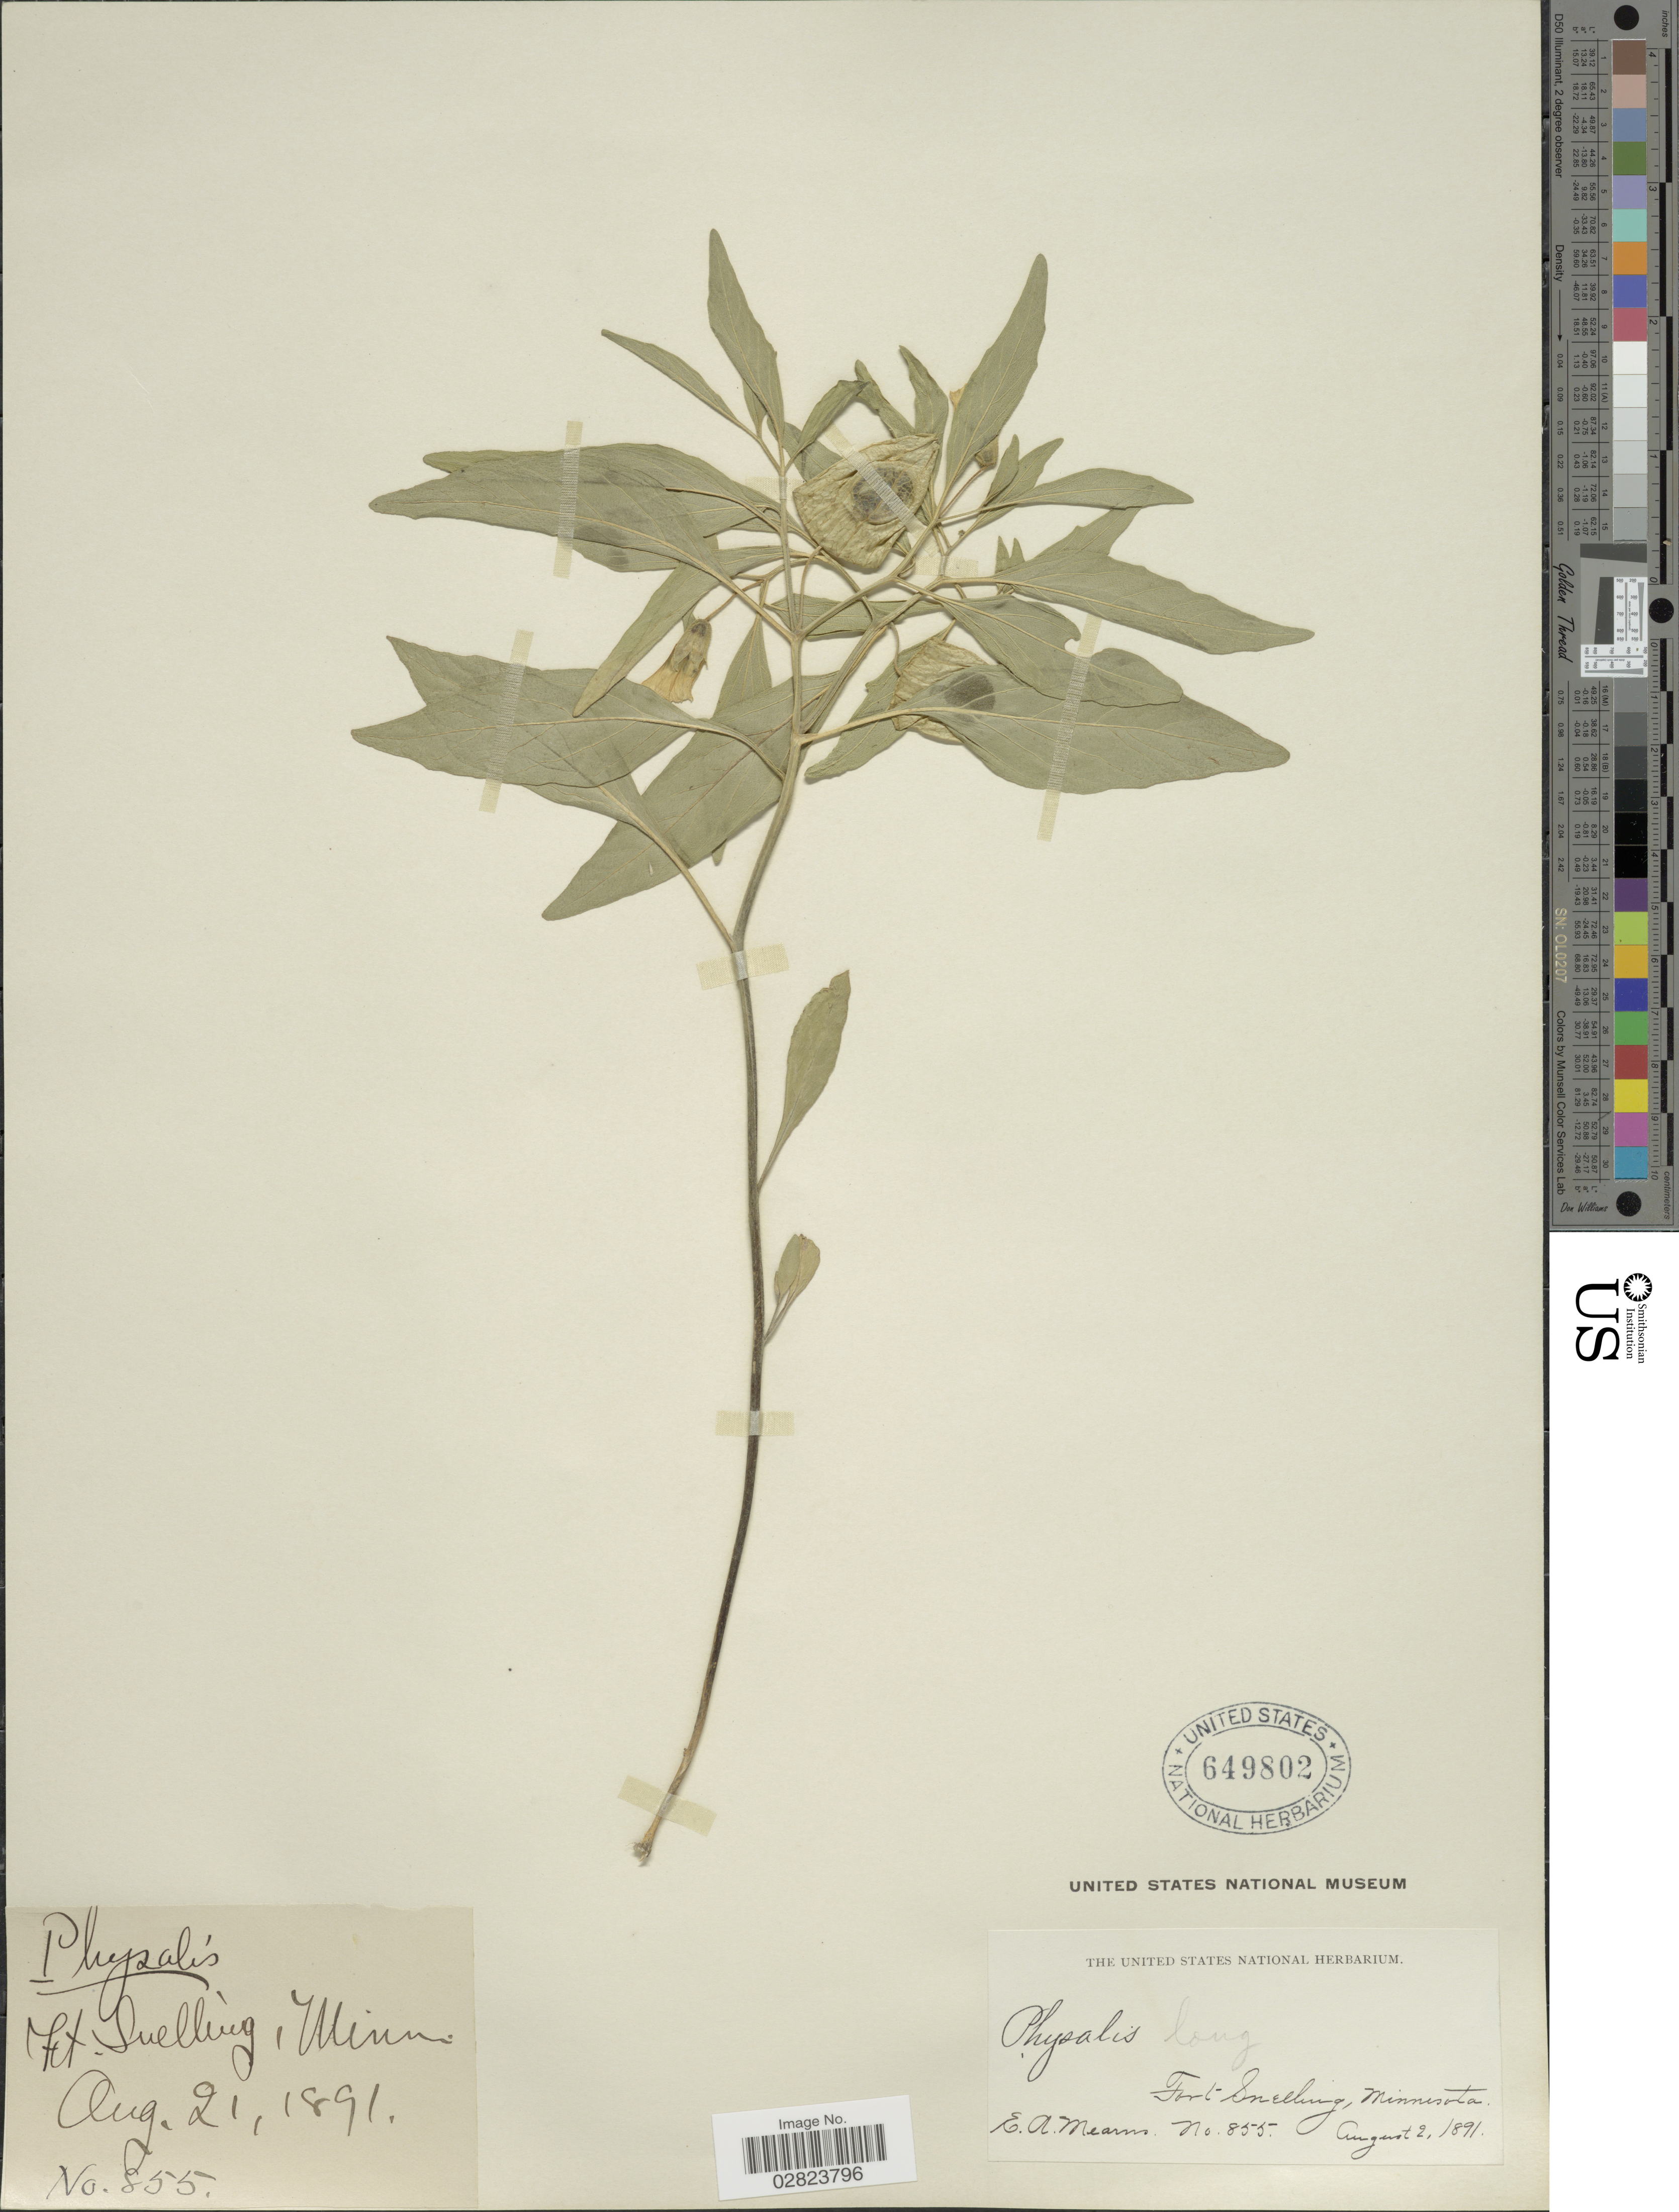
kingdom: Plantae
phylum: Tracheophyta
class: Magnoliopsida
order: Solanales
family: Solanaceae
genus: Physalis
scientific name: Physalis longifolia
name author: Nutt.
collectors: E. A. Mearns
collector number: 855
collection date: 1891-08-02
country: United States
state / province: Minnesota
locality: Fort Snelling.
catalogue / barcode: US 649802